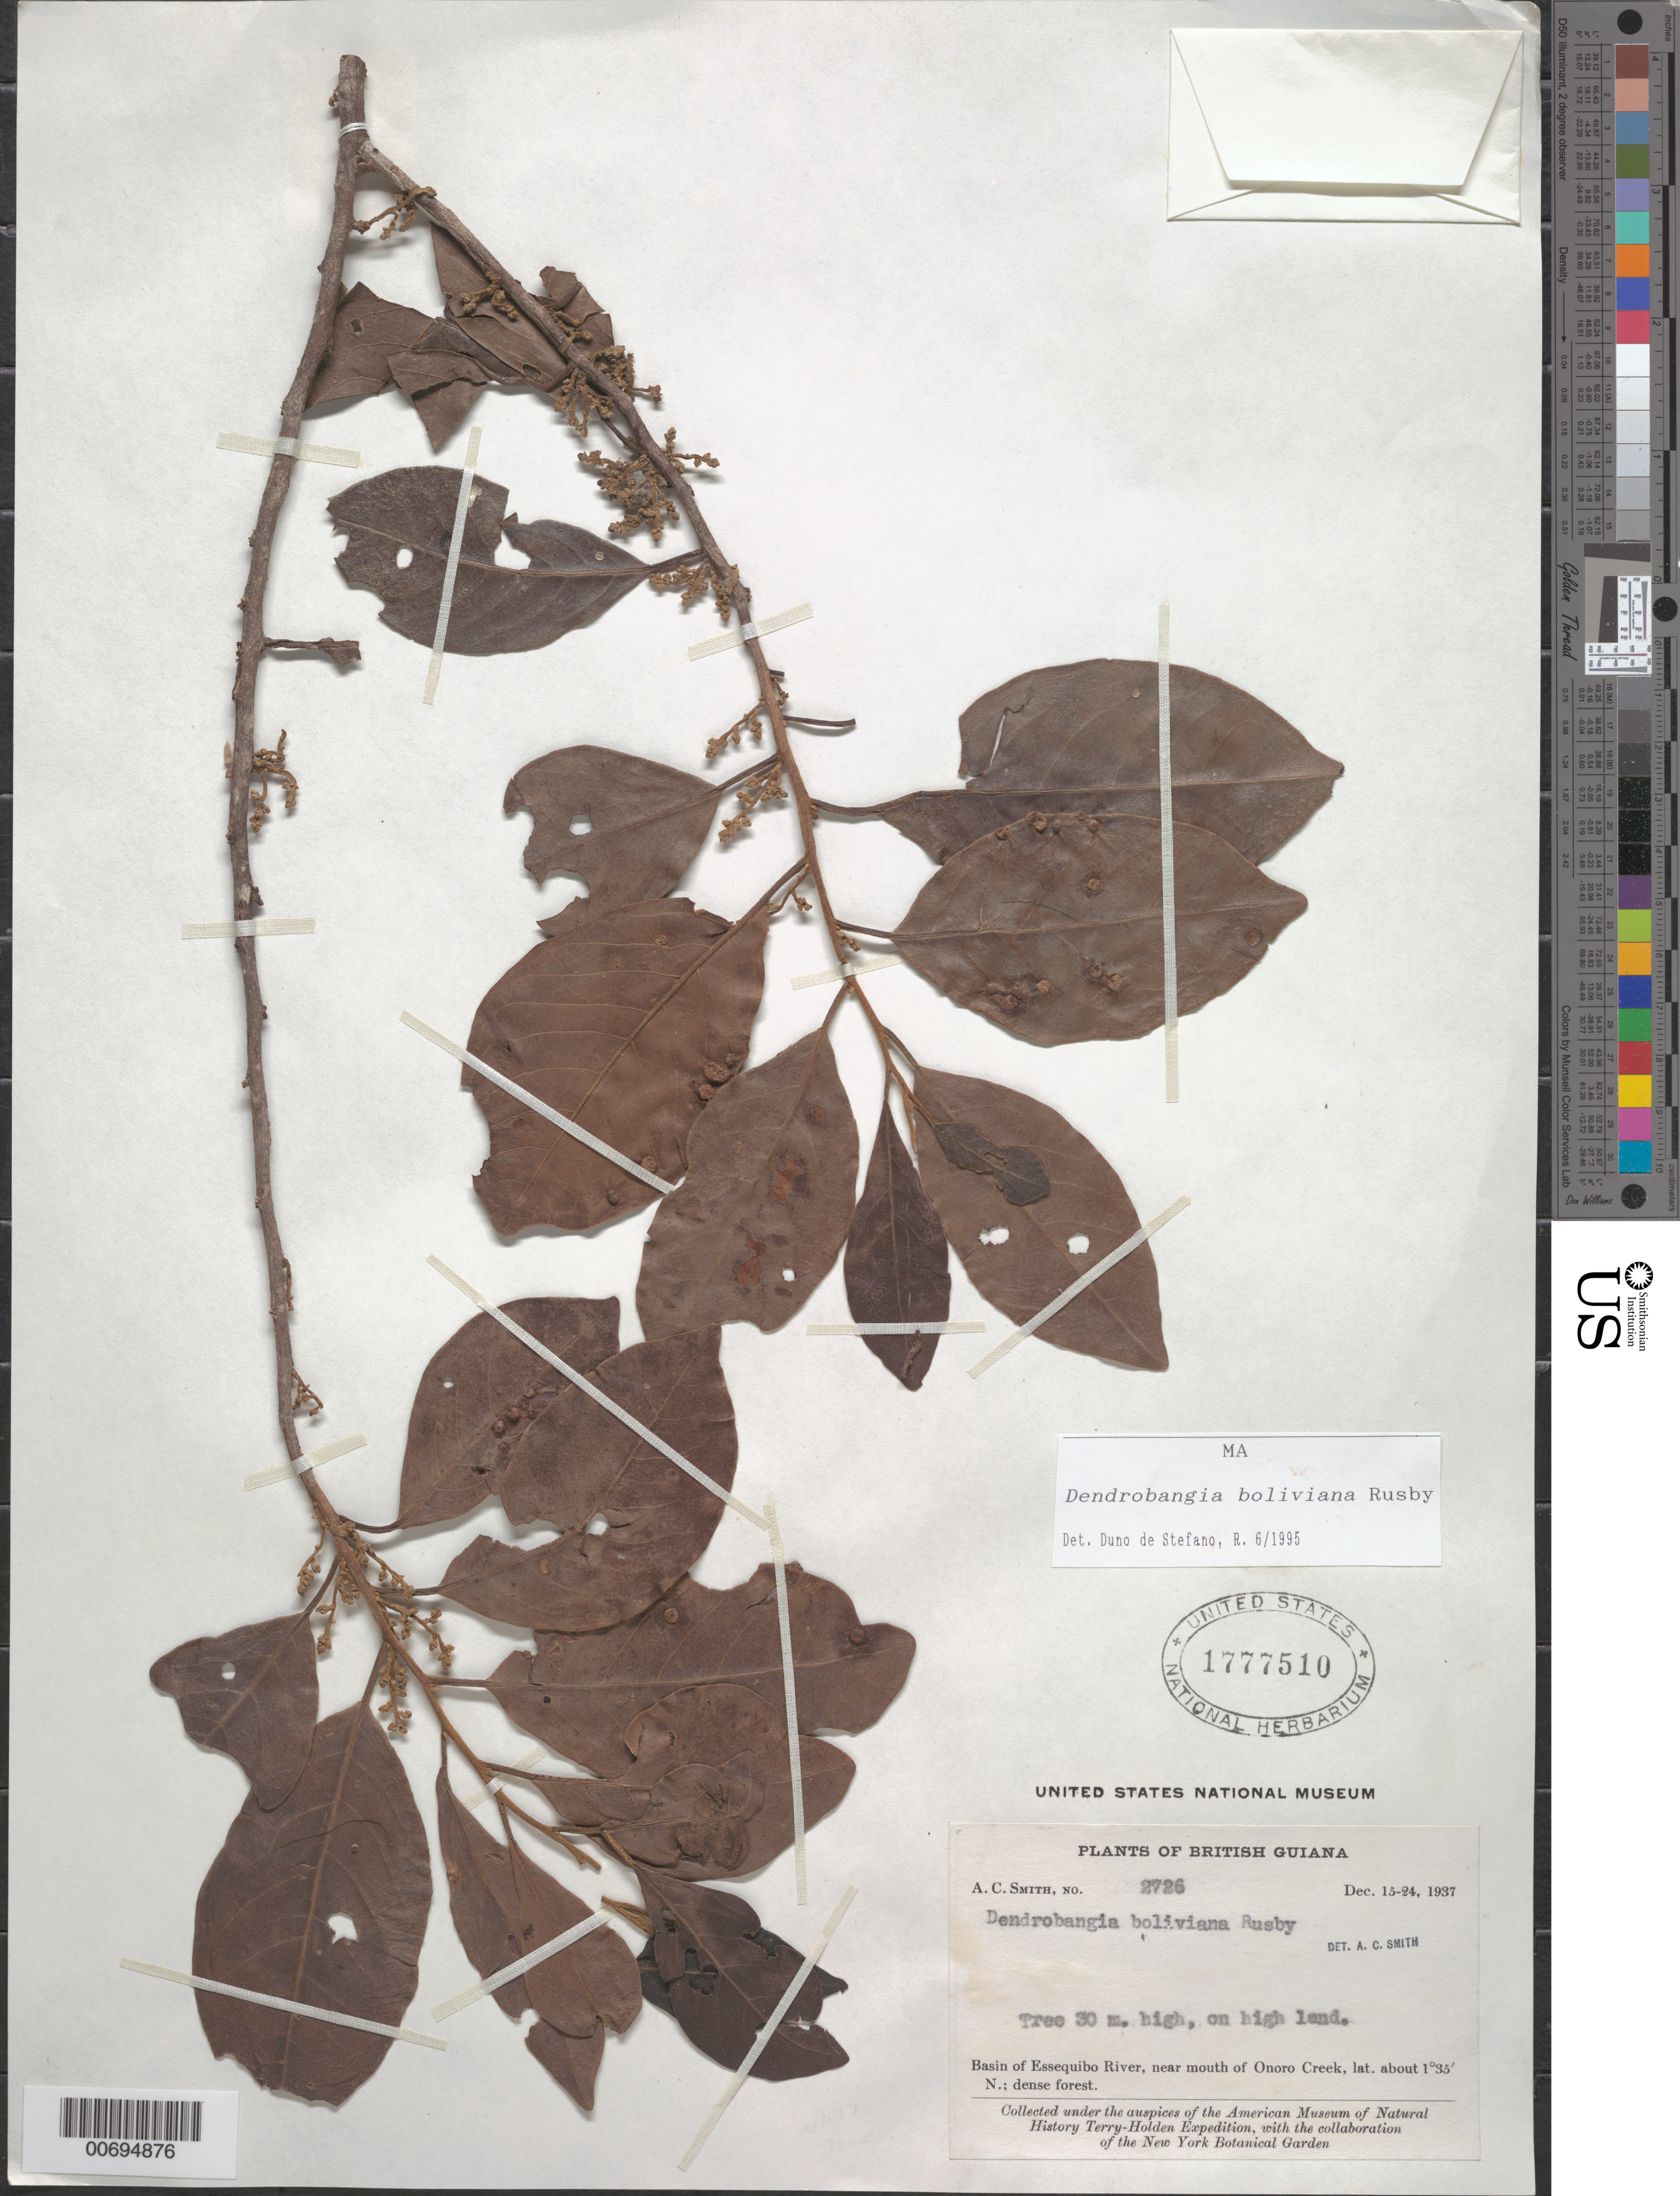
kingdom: Plantae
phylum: Tracheophyta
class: Magnoliopsida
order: Metteniusales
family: Metteniusaceae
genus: Dendrobangia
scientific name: Dendrobangia boliviana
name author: Rusby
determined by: Duno de Stefano, R.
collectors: A. C. Smith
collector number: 2726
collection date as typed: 15-Dec-37 to 24-Dec-37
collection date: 1937-12-15/1937-12-24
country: Guyana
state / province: U. Takutu-U. Essequibo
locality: Onoro Creek (near mouth), Essequibo River basin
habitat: On high land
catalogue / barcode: US 1777510